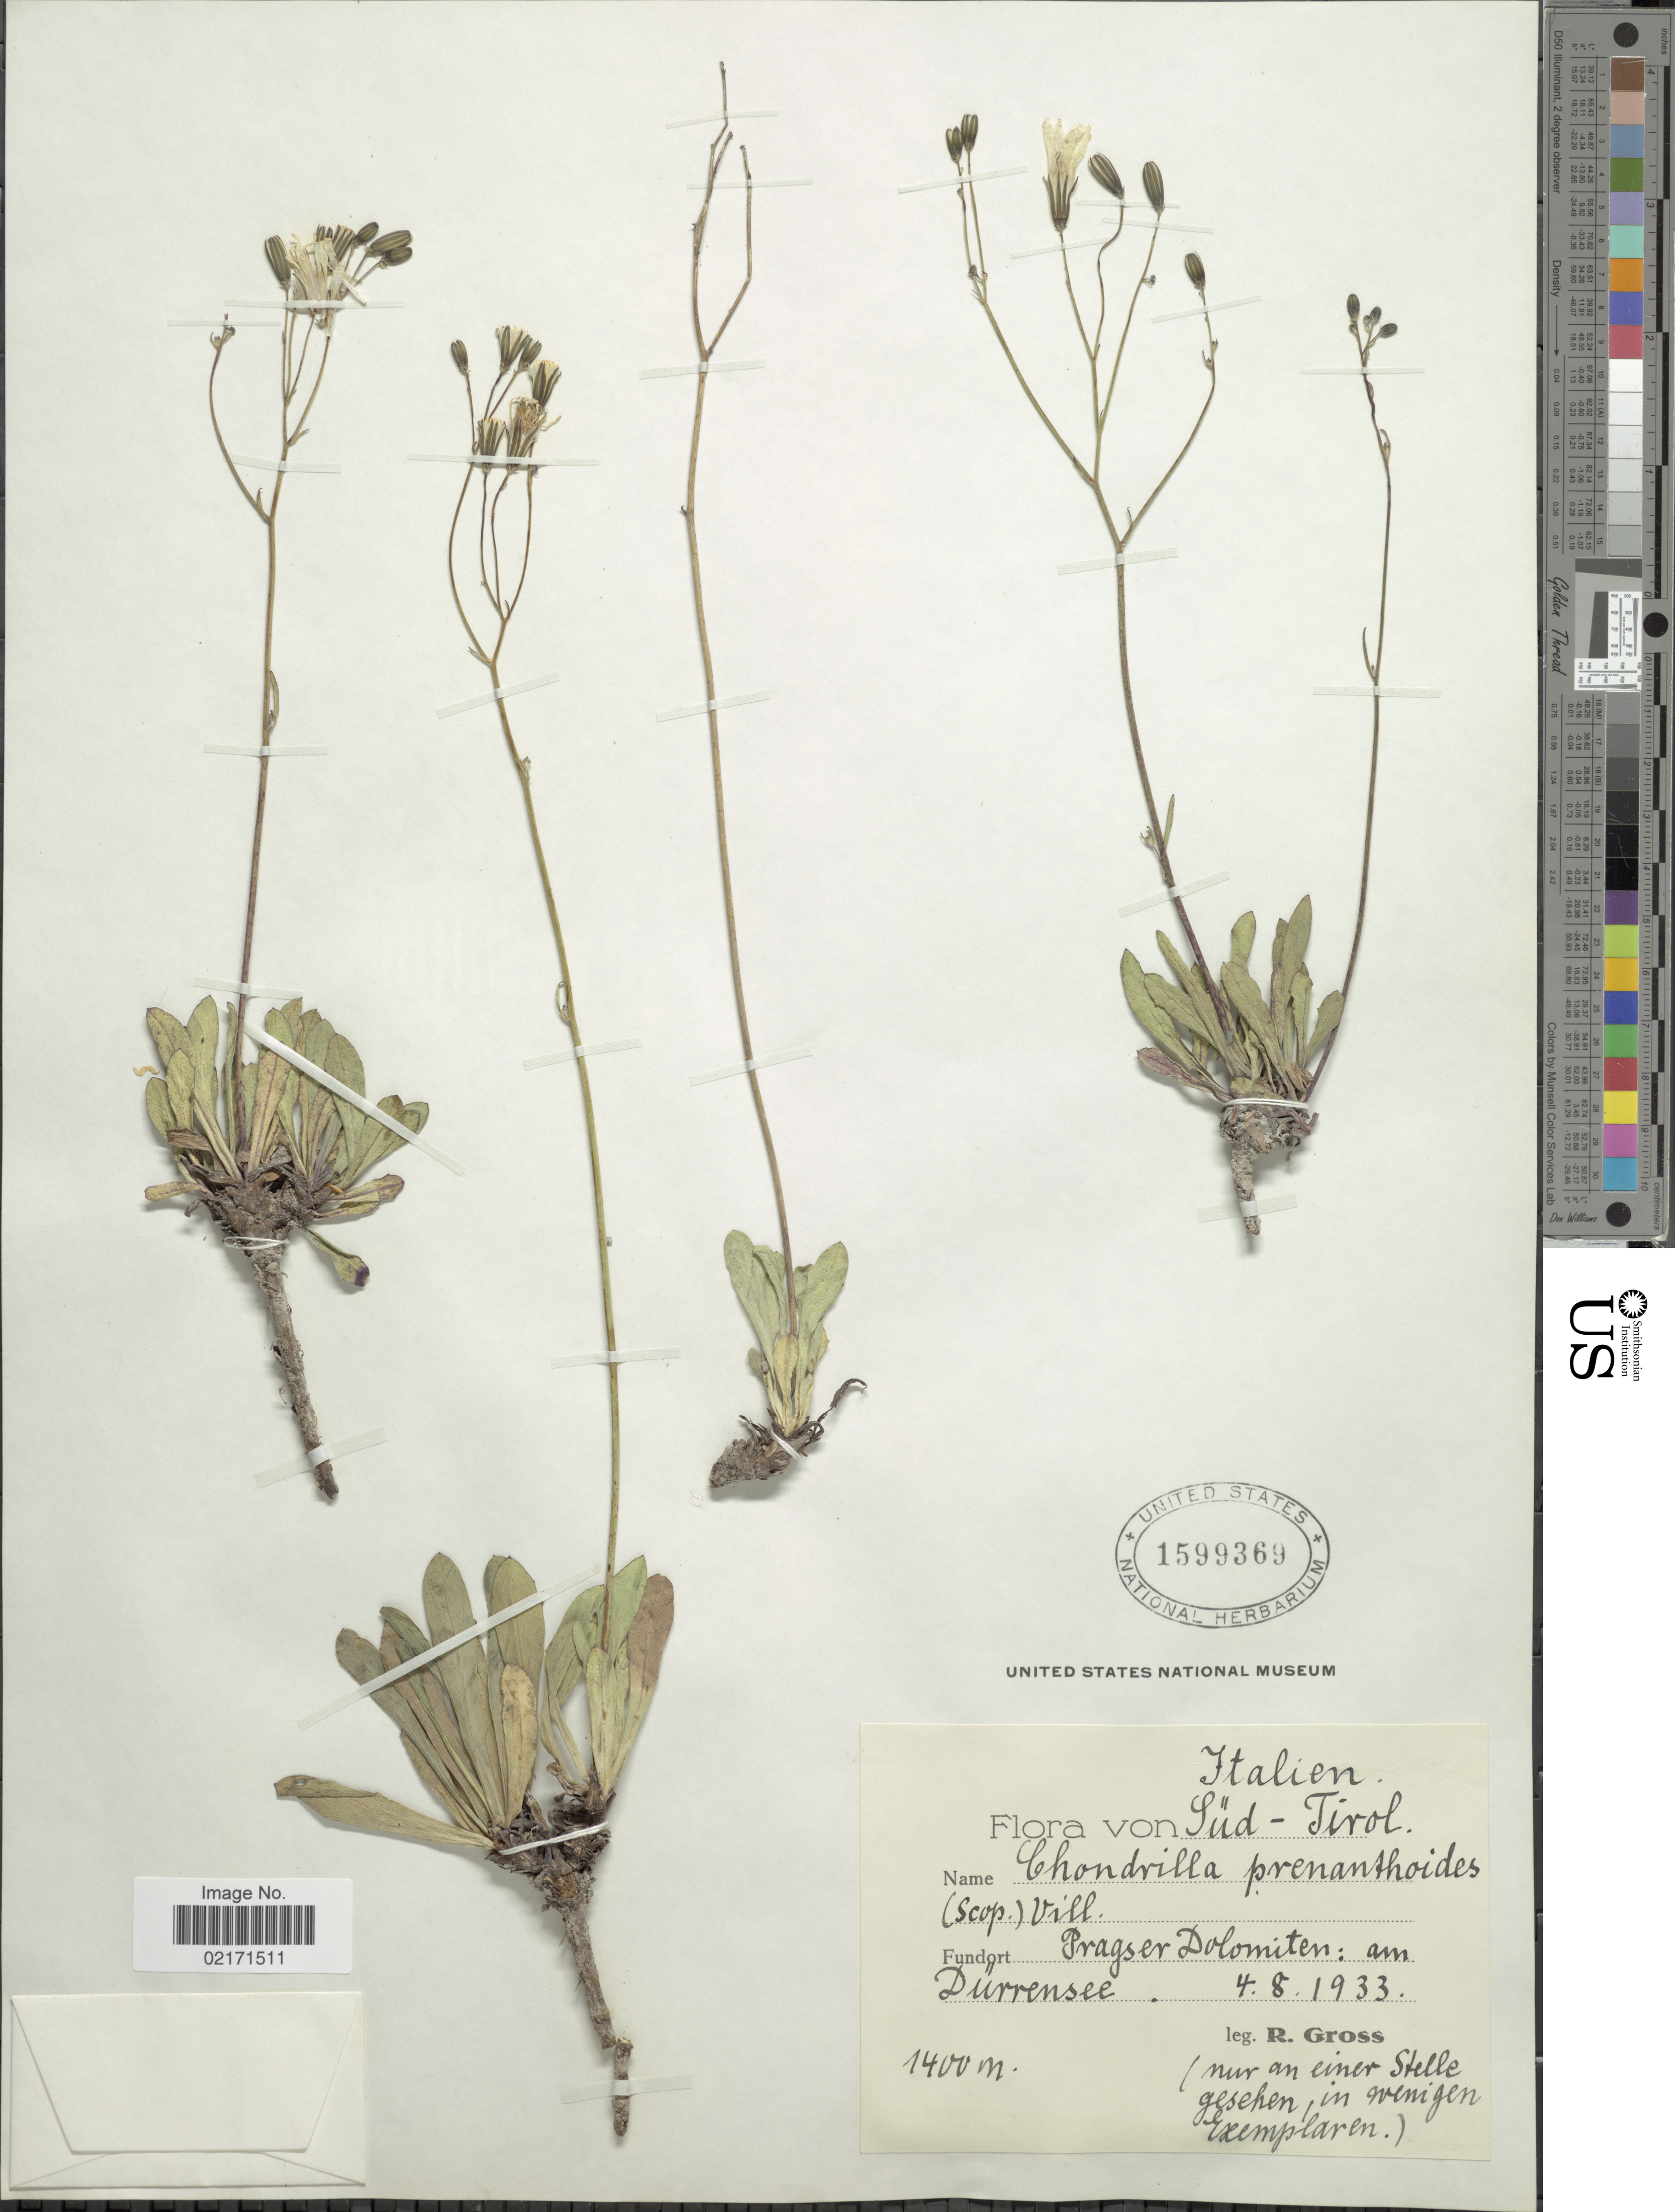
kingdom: Plantae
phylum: Tracheophyta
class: Magnoliopsida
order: Asterales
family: Asteraceae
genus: Chondrilla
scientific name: Chondrilla chondrilloides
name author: (Ard.) H. Karst.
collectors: R. Gross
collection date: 1933-08-04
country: Italy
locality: Sud - Tirol, Pragser Dolomiten: am Durrensee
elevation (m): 1400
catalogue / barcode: US 1599369